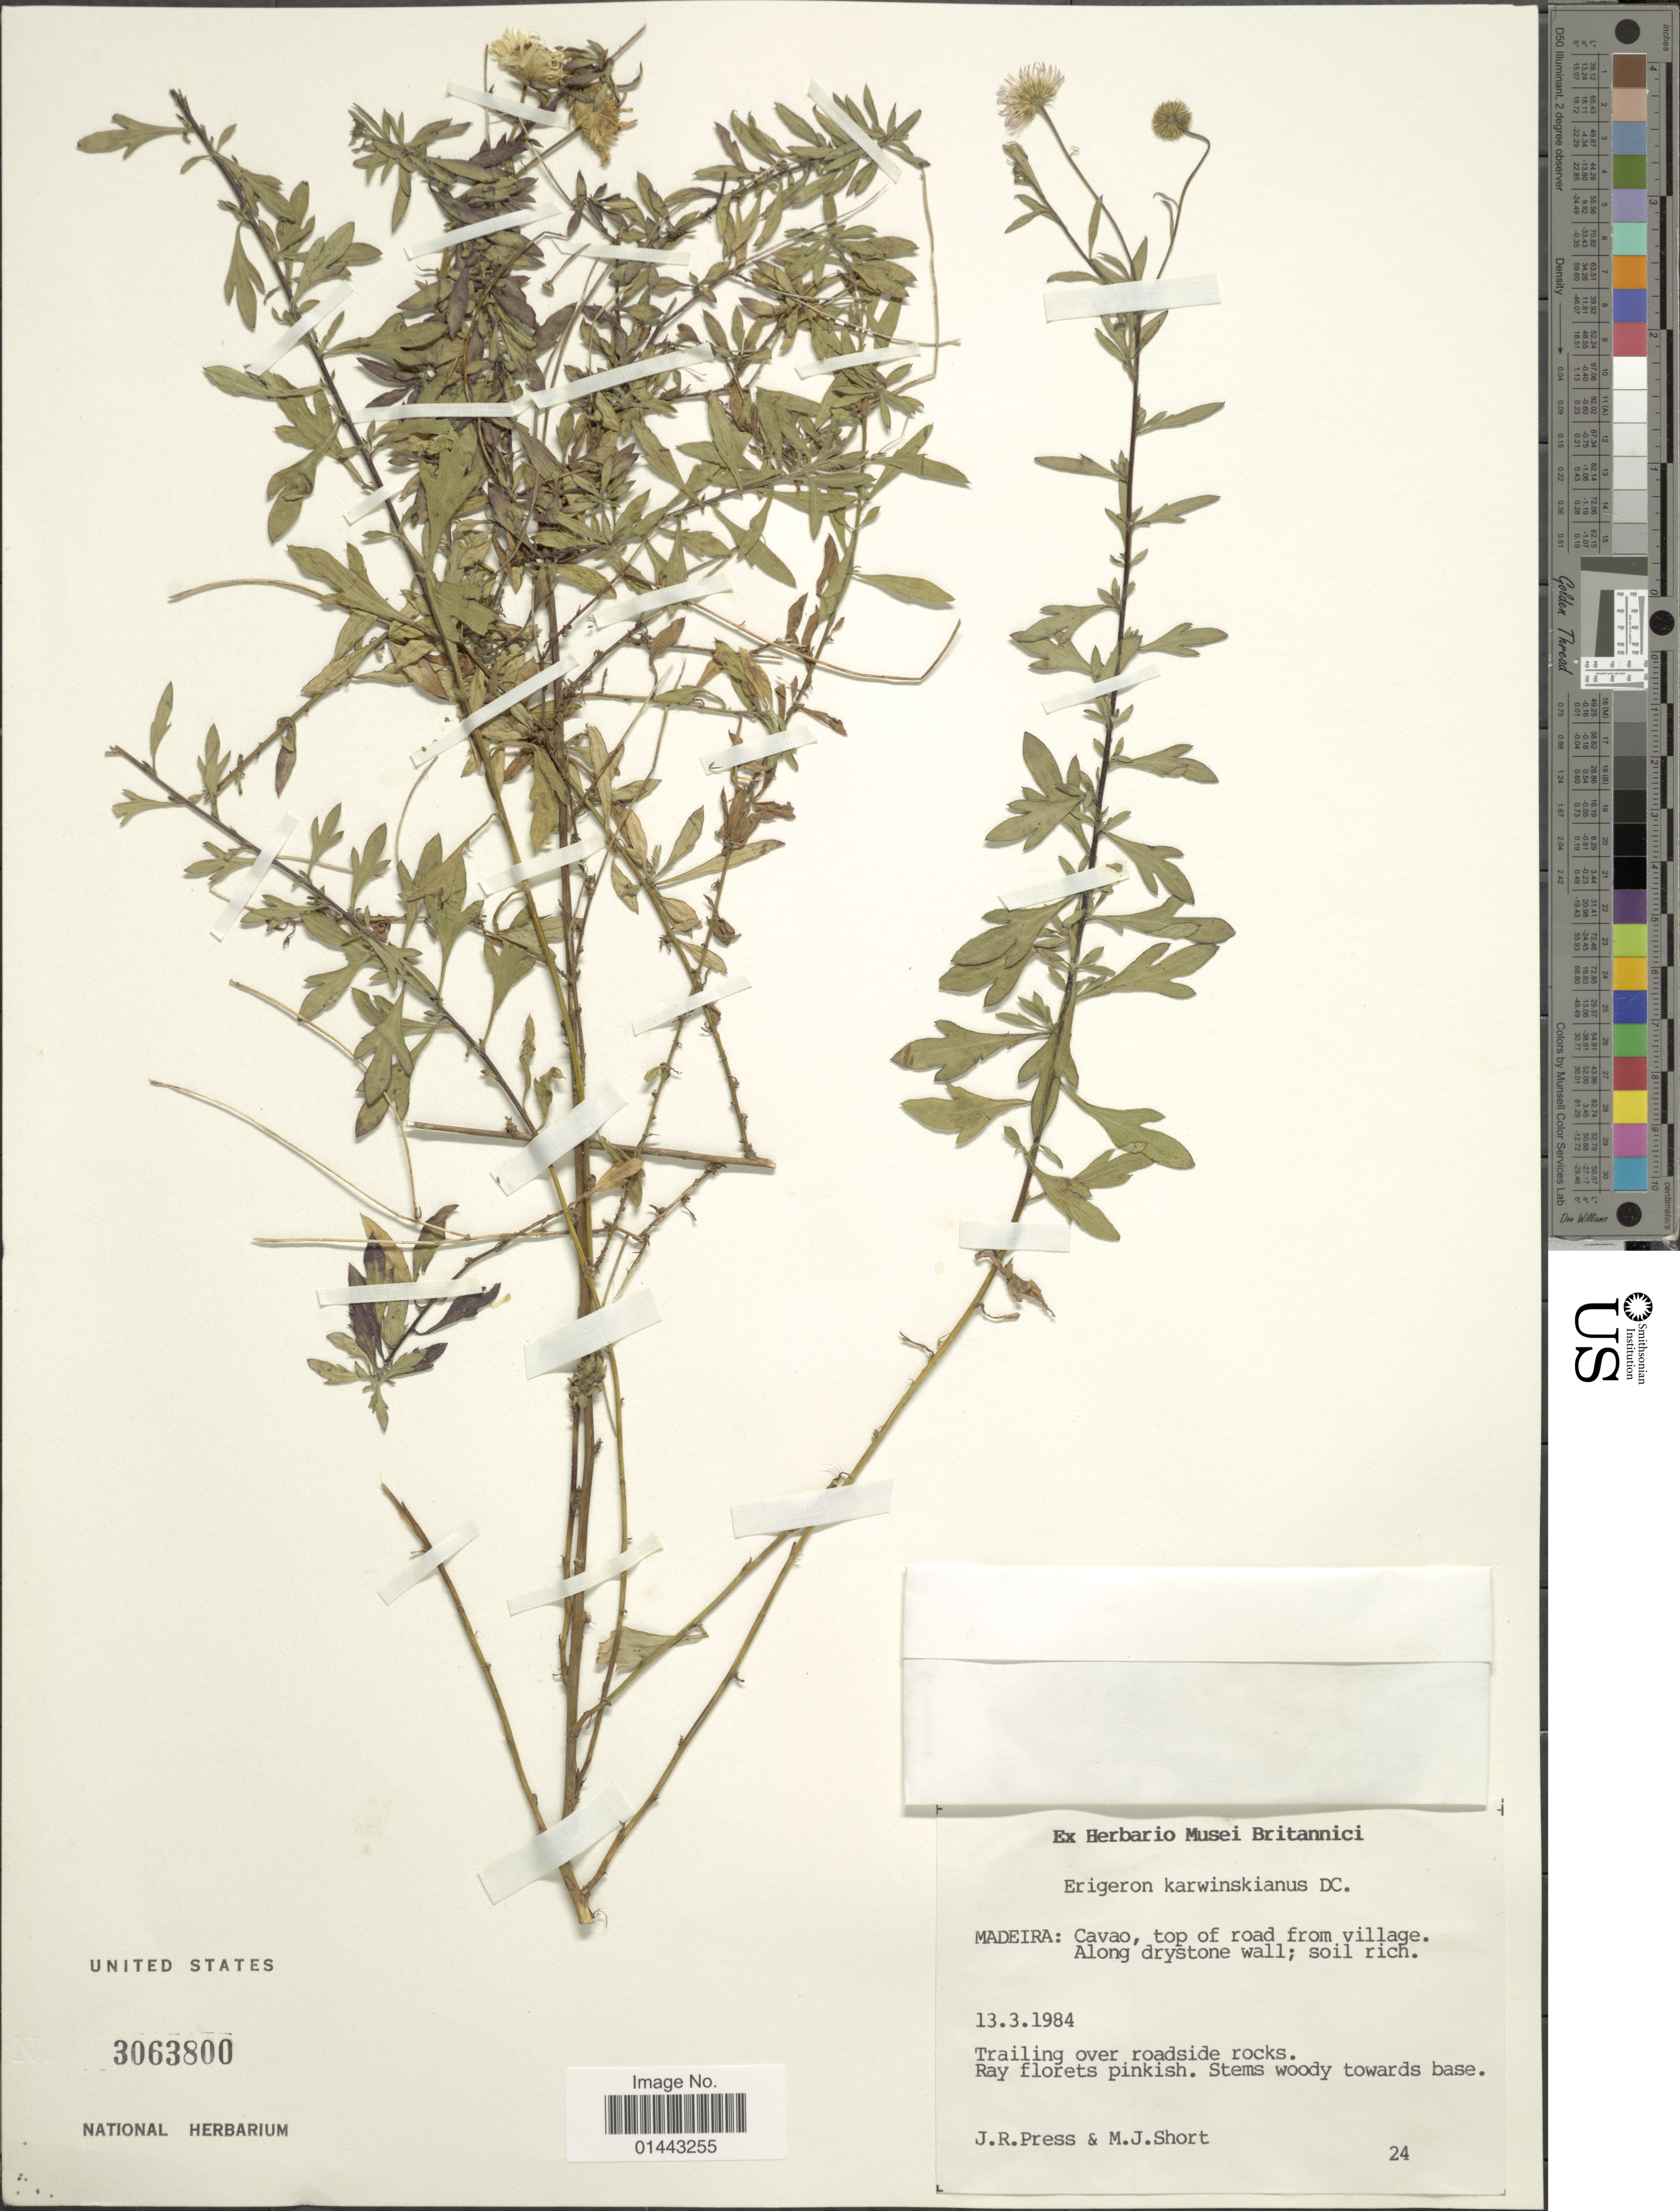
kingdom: Plantae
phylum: Tracheophyta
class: Magnoliopsida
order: Asterales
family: Asteraceae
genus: Erigeron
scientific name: Erigeron karvinskianus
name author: DC.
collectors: J. Press & M. Short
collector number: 24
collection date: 1984-03-13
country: Portugal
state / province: Madeira (Aut. Reg.)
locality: Cavao, top of road from village, along drystone wall.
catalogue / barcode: US 3063800